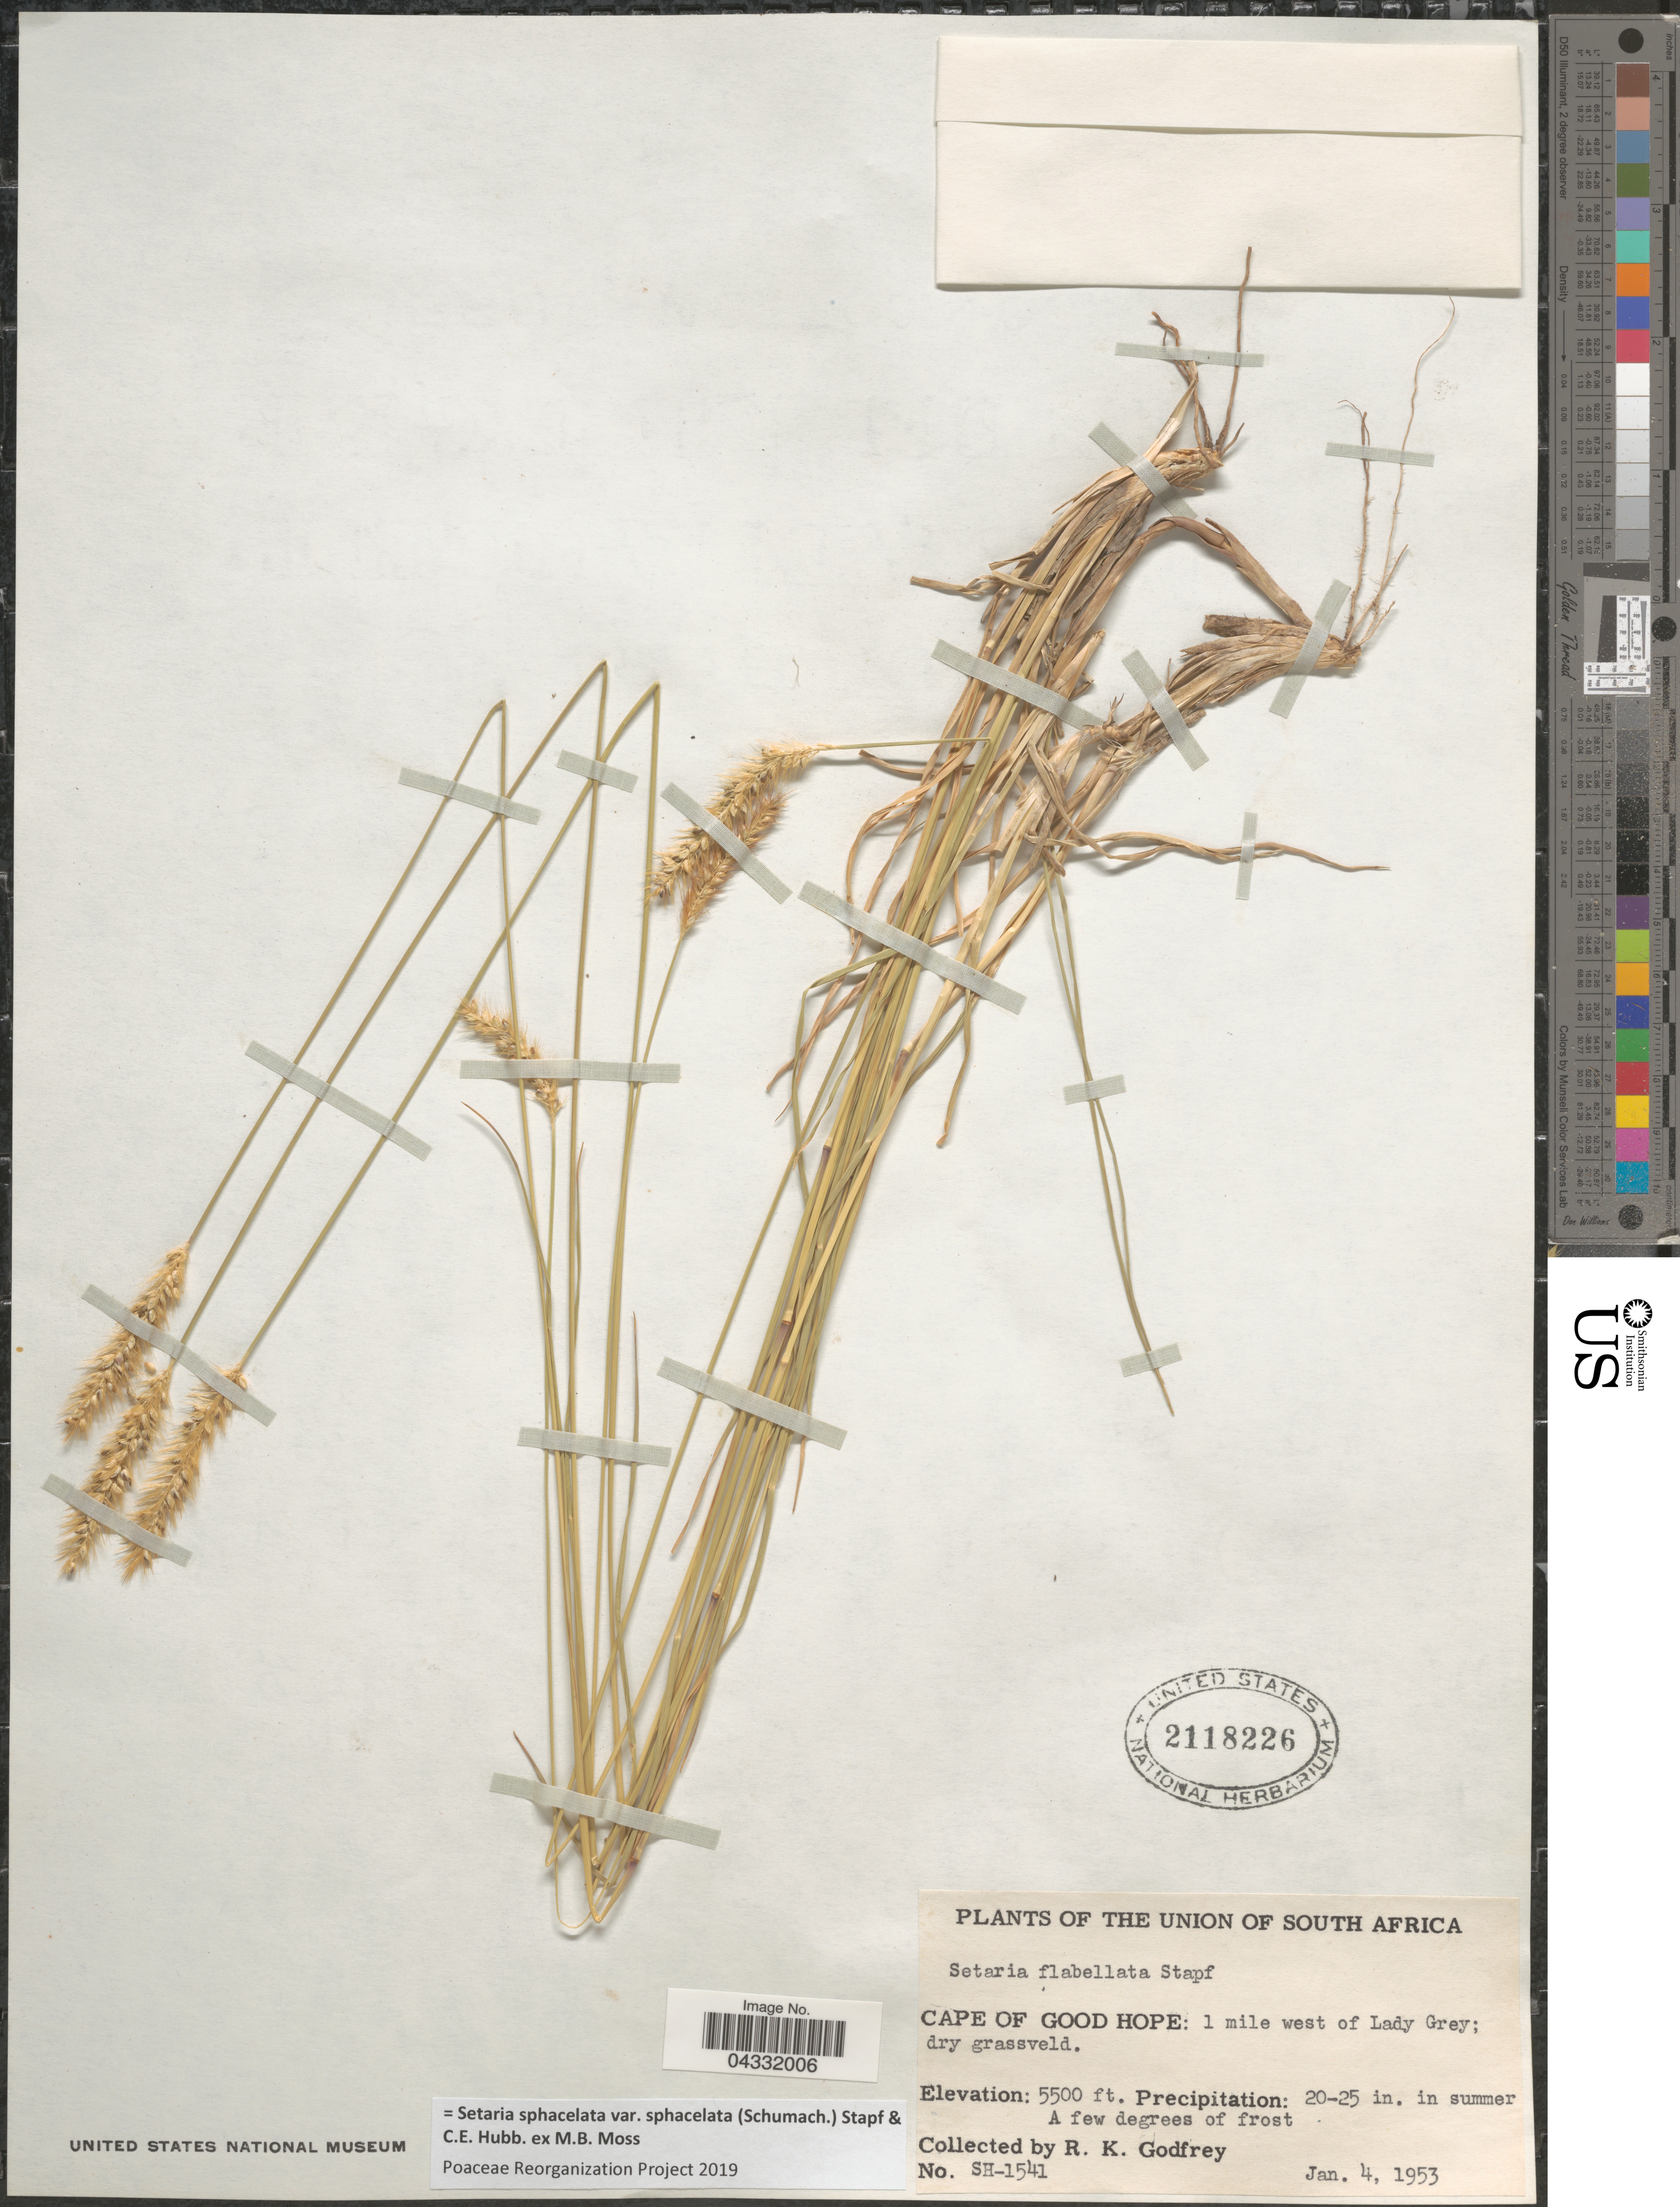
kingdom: Plantae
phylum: Tracheophyta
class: Liliopsida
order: Poales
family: Poaceae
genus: Setaria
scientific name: Setaria sphacelata var. sphacelata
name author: (Schumach.) Stapf & C. E. Hubb. ex M.B. Moss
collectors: R. K. Godfrey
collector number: SH-1541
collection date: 1953-01-04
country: South Africa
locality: Union of South Africa. Cape of Good Hope: 1 mile west of Lady Grey.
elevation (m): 1676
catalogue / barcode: US 2118226